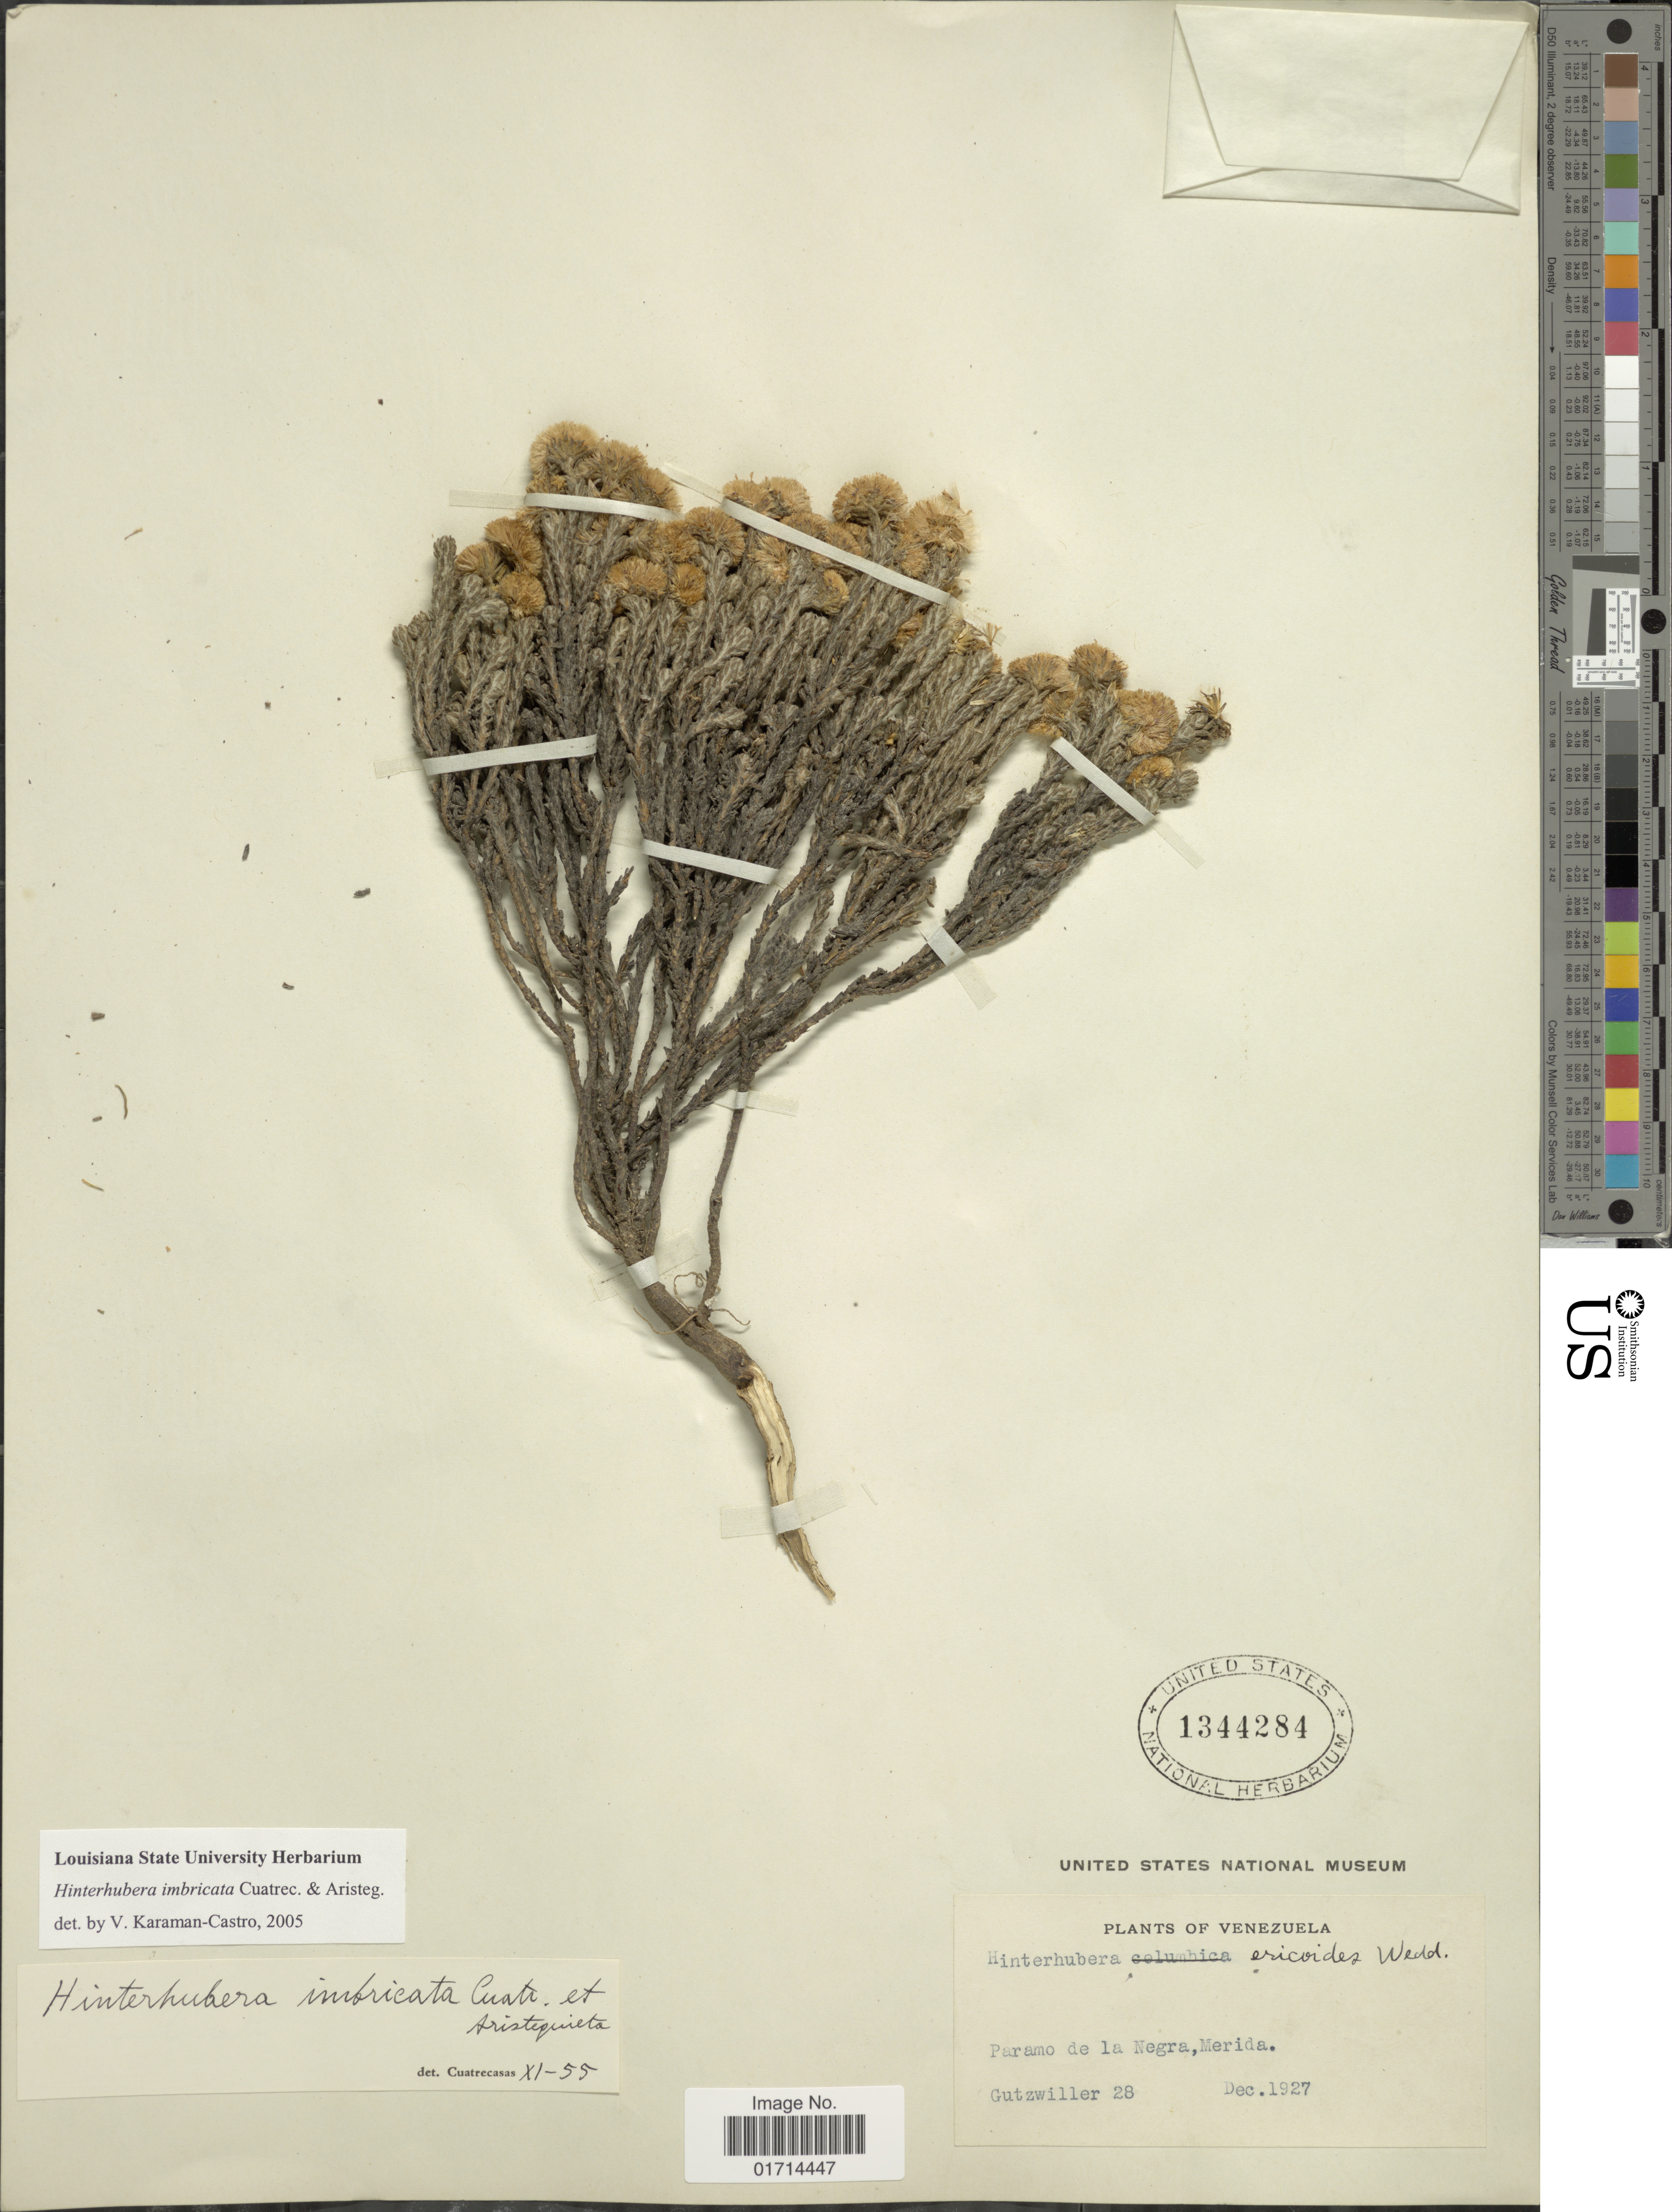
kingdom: Plantae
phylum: Tracheophyta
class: Magnoliopsida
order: Asterales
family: Asteraceae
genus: Hinterhubera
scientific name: Hinterhubera imbricata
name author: Cuatrec. & Aristeg.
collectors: -. Gutzwiller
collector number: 28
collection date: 1927-12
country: Venezuela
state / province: Mérida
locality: Paramo de la Negra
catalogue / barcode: US 1344284